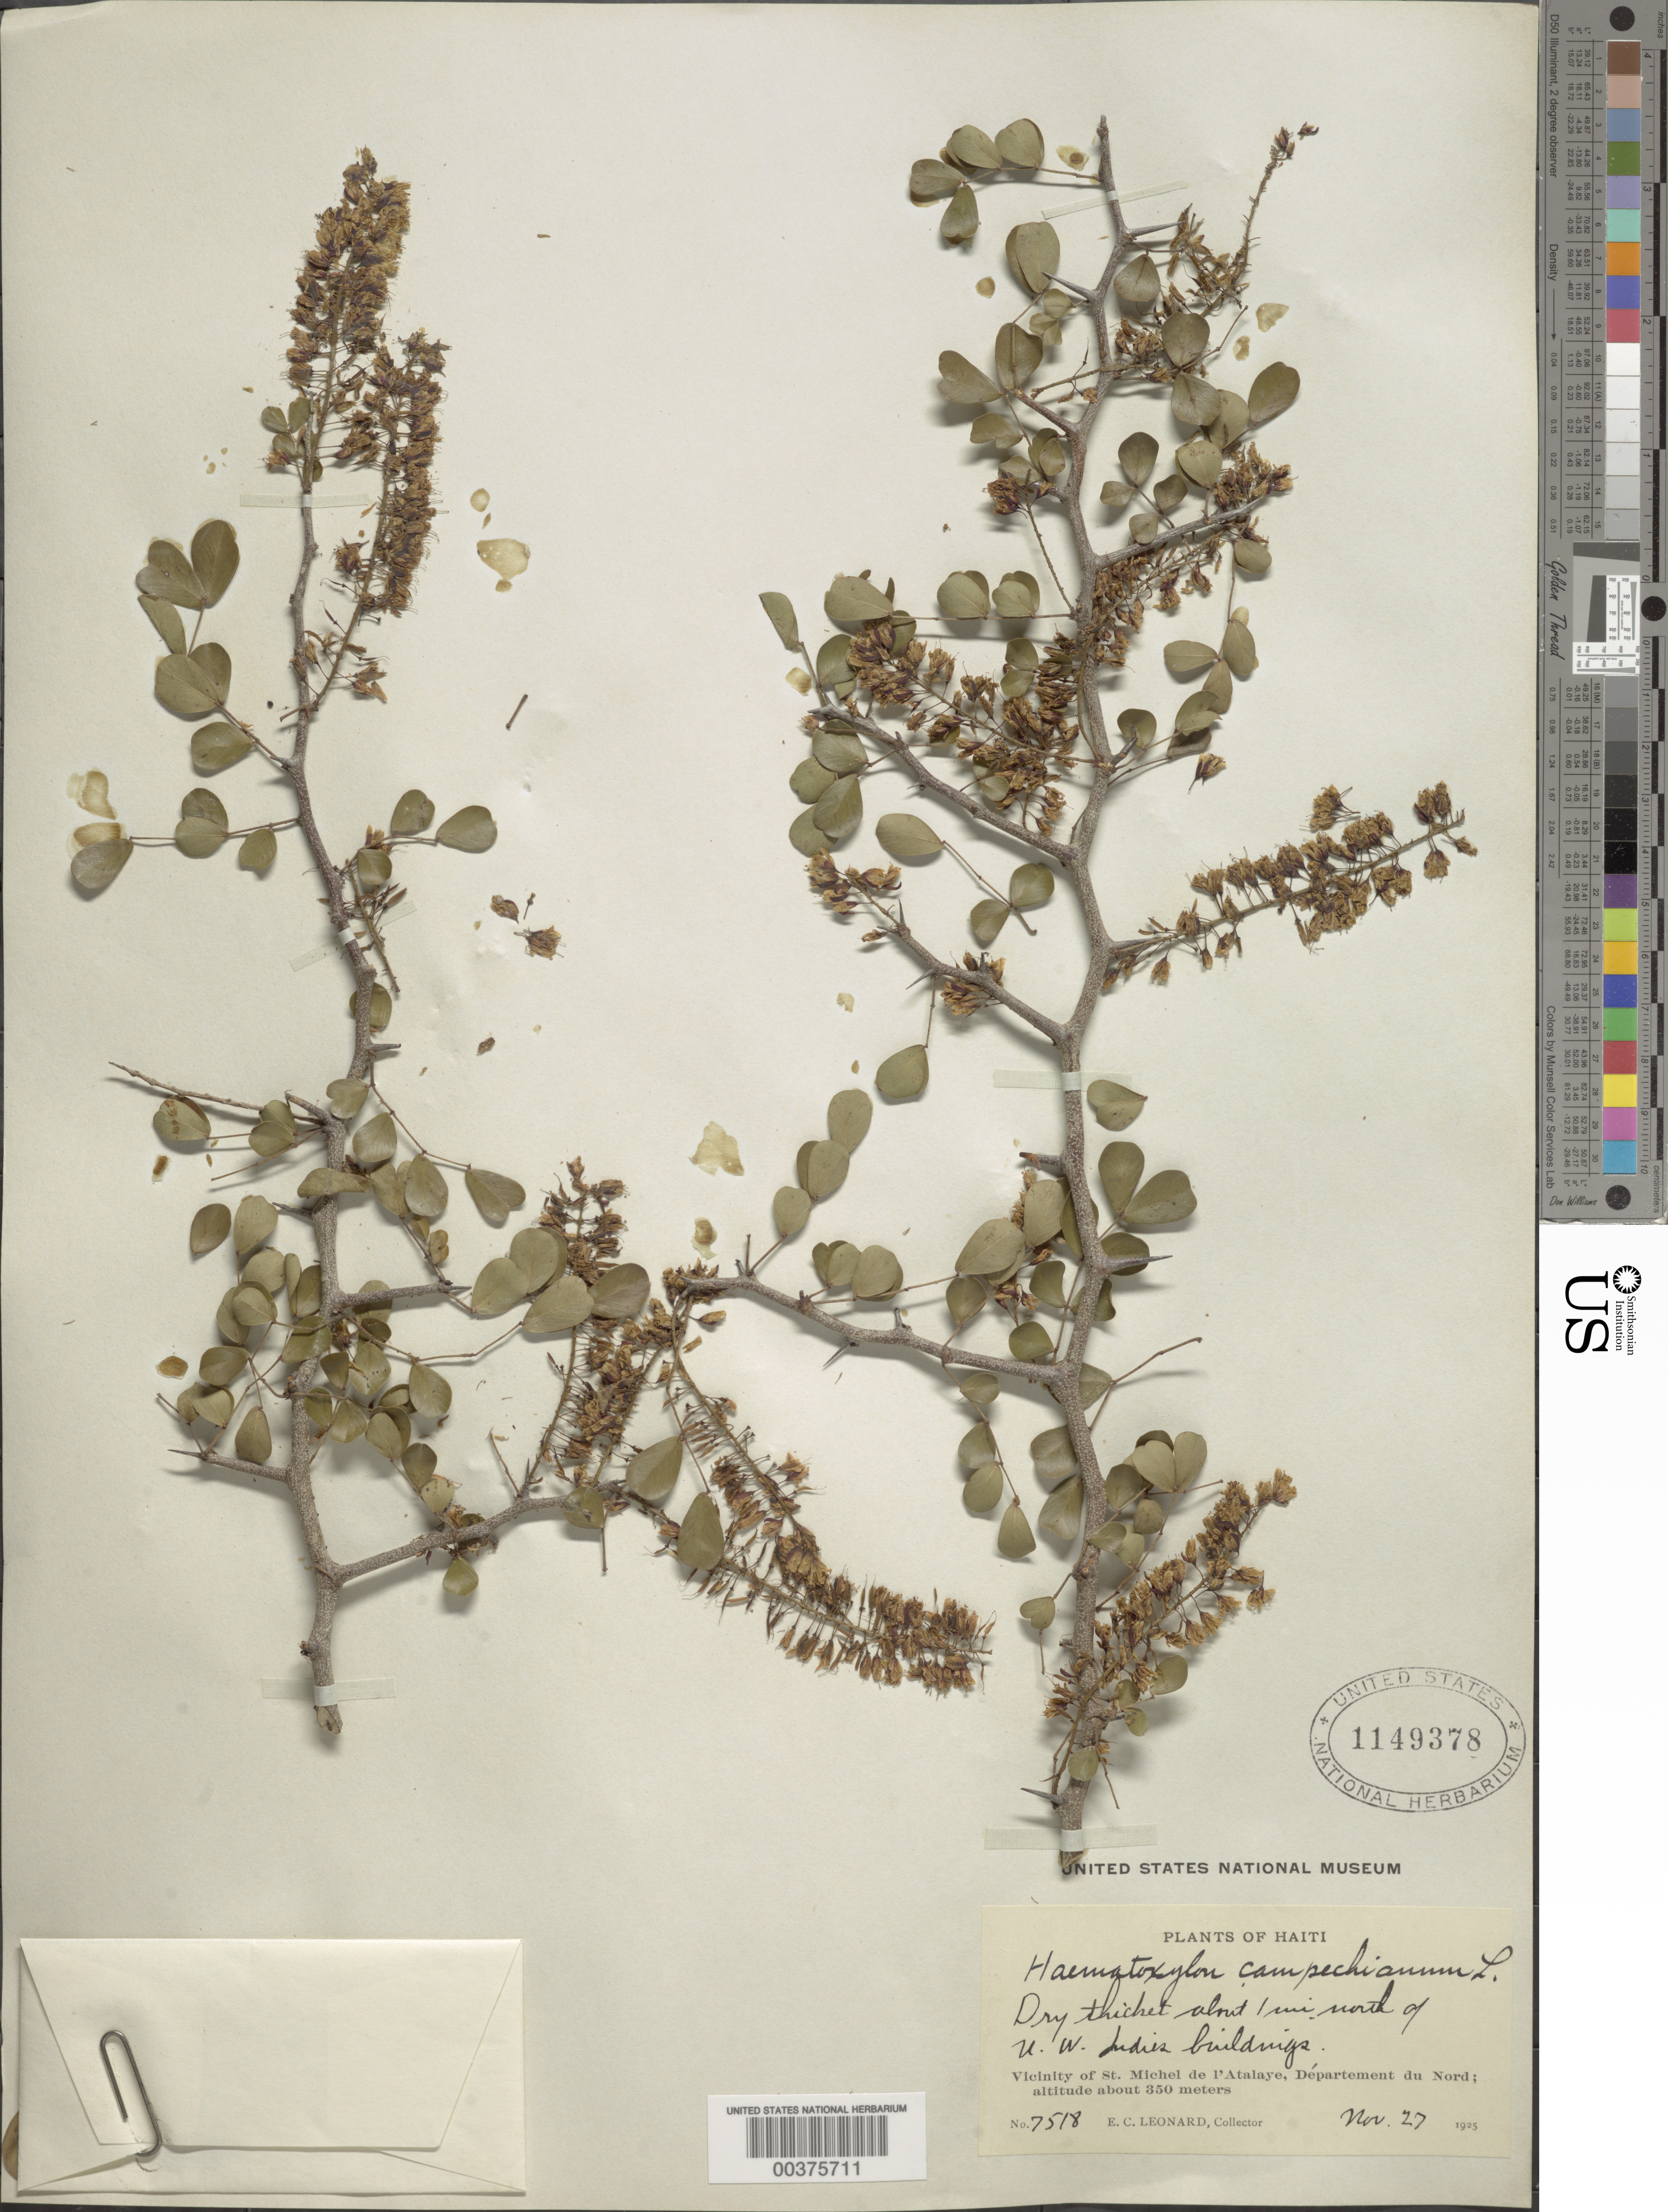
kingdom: Plantae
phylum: Tracheophyta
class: Magnoliopsida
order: Fabales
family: Fabaceae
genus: Haematoxylum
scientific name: Haematoxylum campechianum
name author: L.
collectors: E. C. Leonard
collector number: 7518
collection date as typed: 27 Nov 1925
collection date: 1925-11-27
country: Haiti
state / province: Nord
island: Hispaniola Island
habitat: Dry thicket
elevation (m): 350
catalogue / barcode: US 1149378